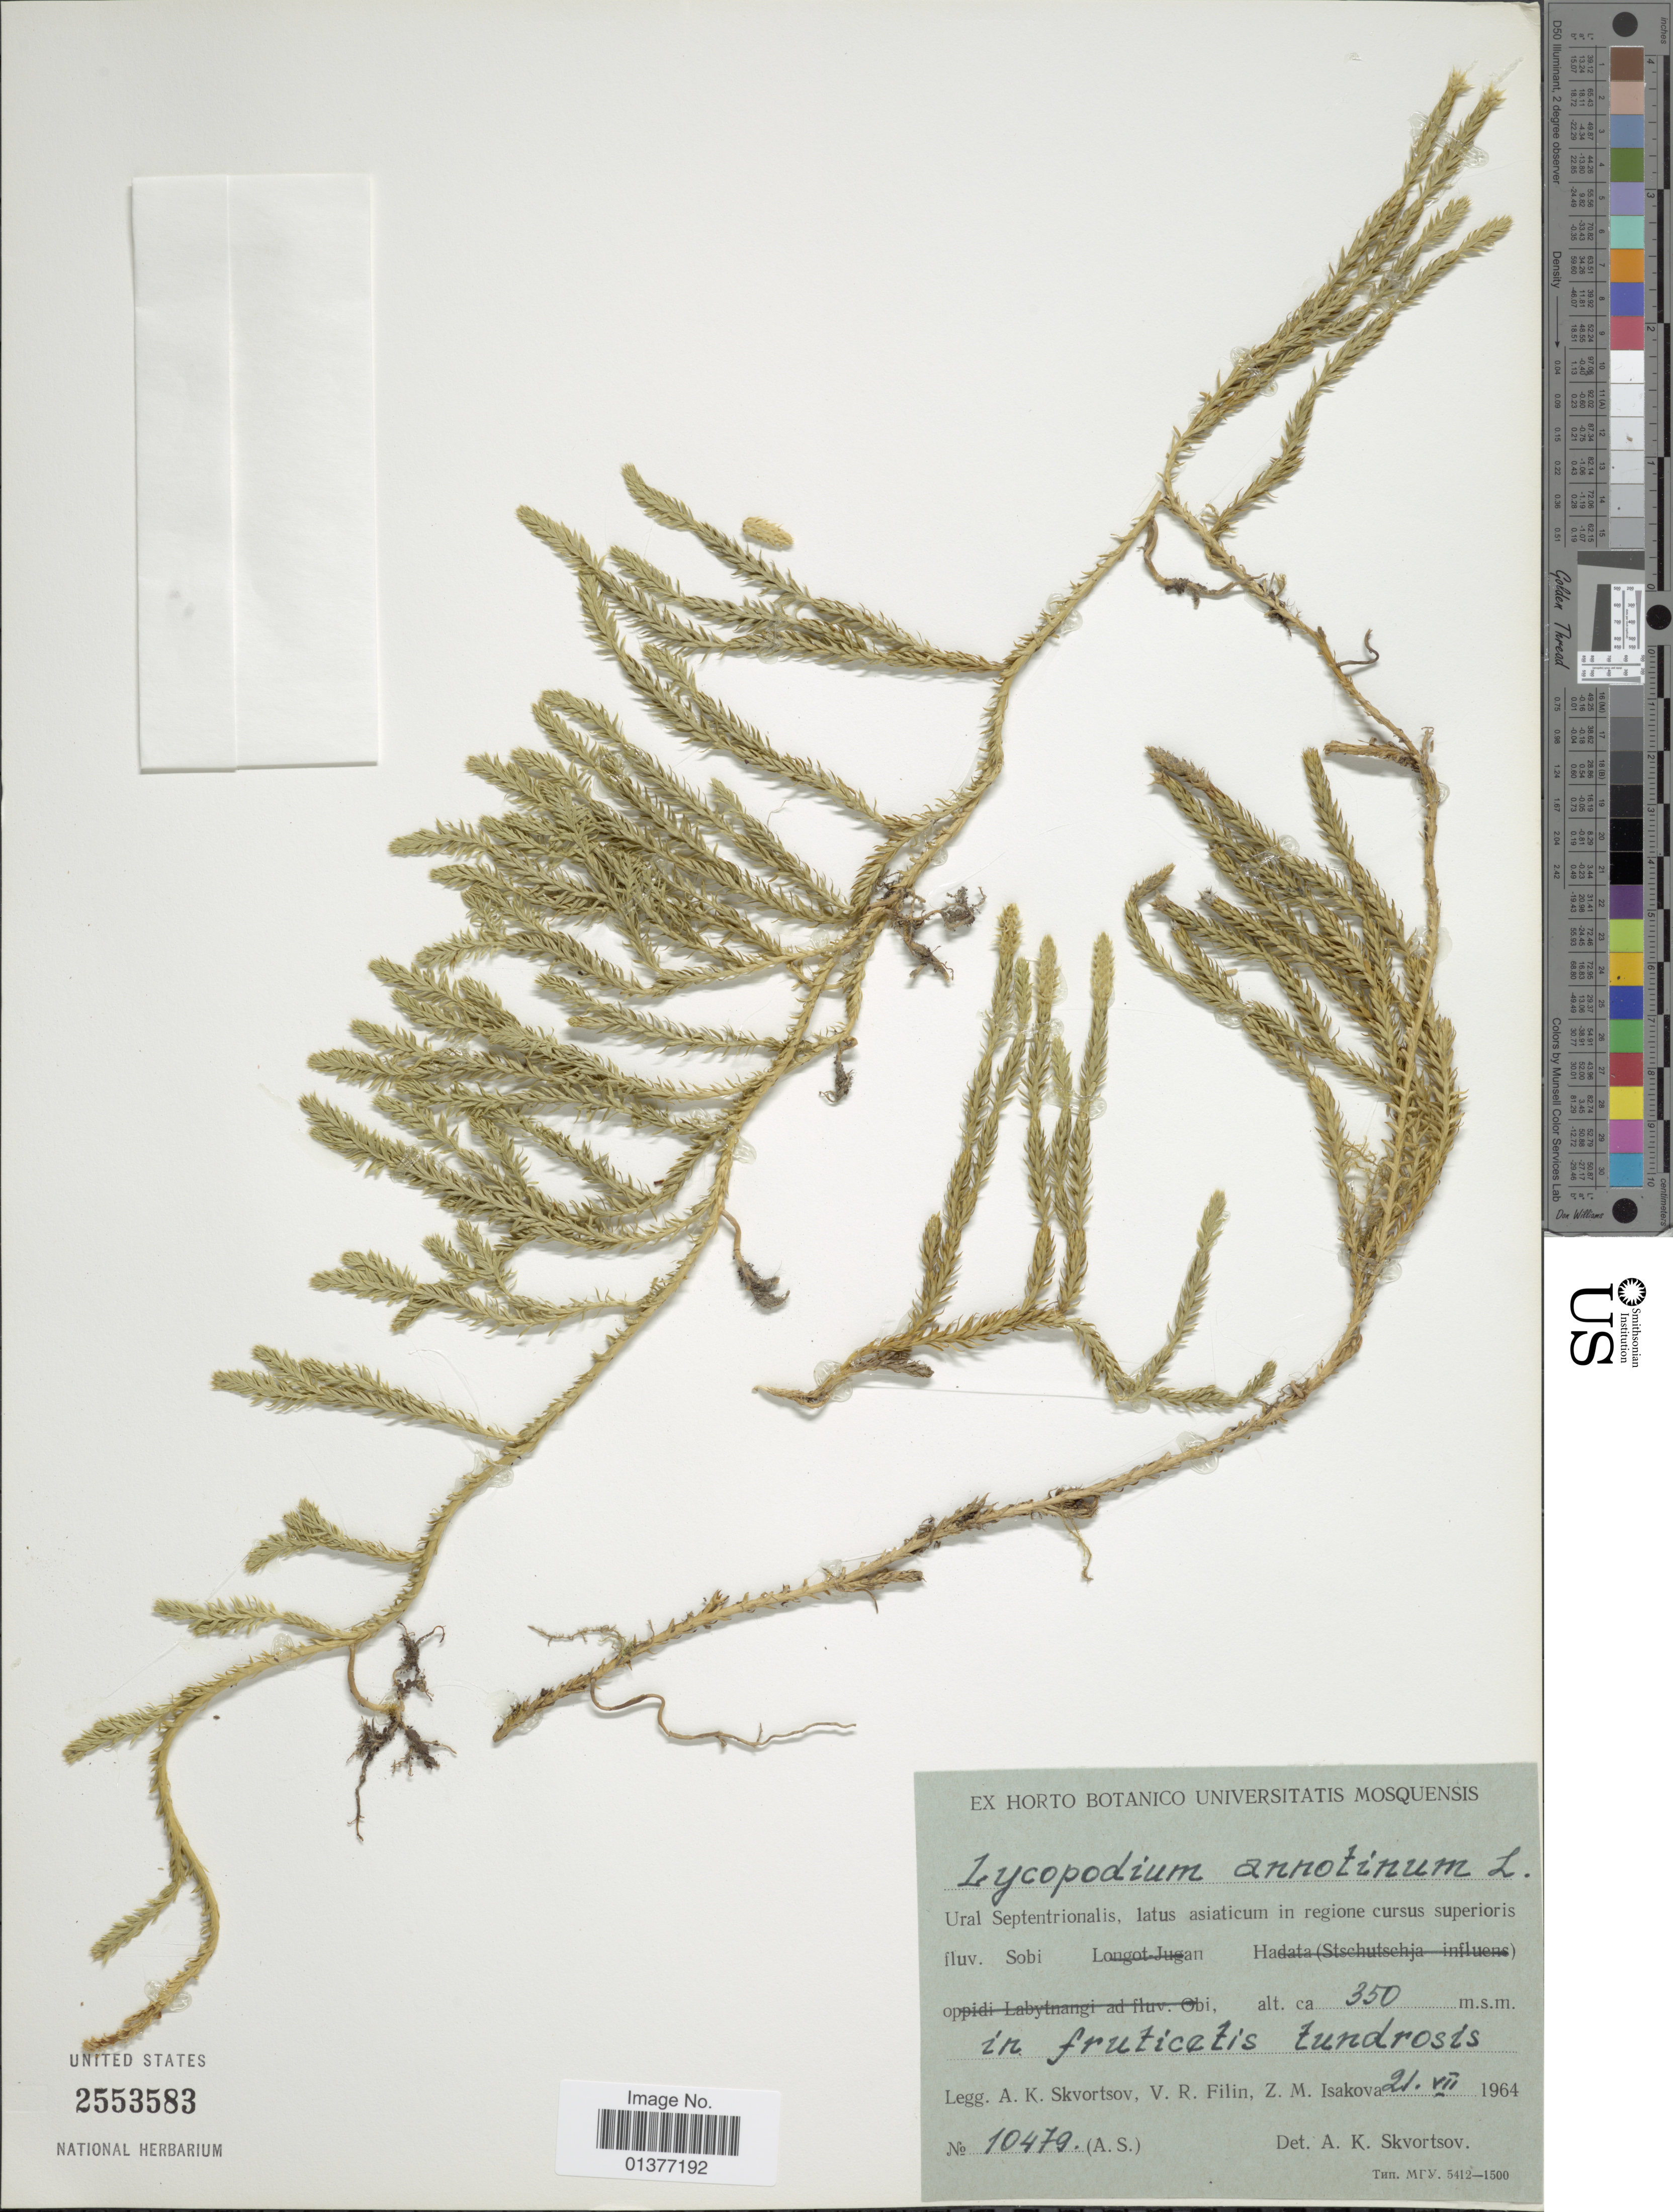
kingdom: Plantae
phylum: Tracheophyta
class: Lycopodiopsida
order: Lycopodiales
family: Lycopodiaceae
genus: Spinulum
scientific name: Spinulum annotinum subsp. annotinum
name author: (L.) A. Haines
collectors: A. K. Skvortsov, V. Filin & Z. Isakova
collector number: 10479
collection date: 1964-07-21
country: Russian Federation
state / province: Ural Federal District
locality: Ural Septentrionalis, latus asiaticum in regione cursus superioris fluv. Sobi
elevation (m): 350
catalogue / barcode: US 2553583